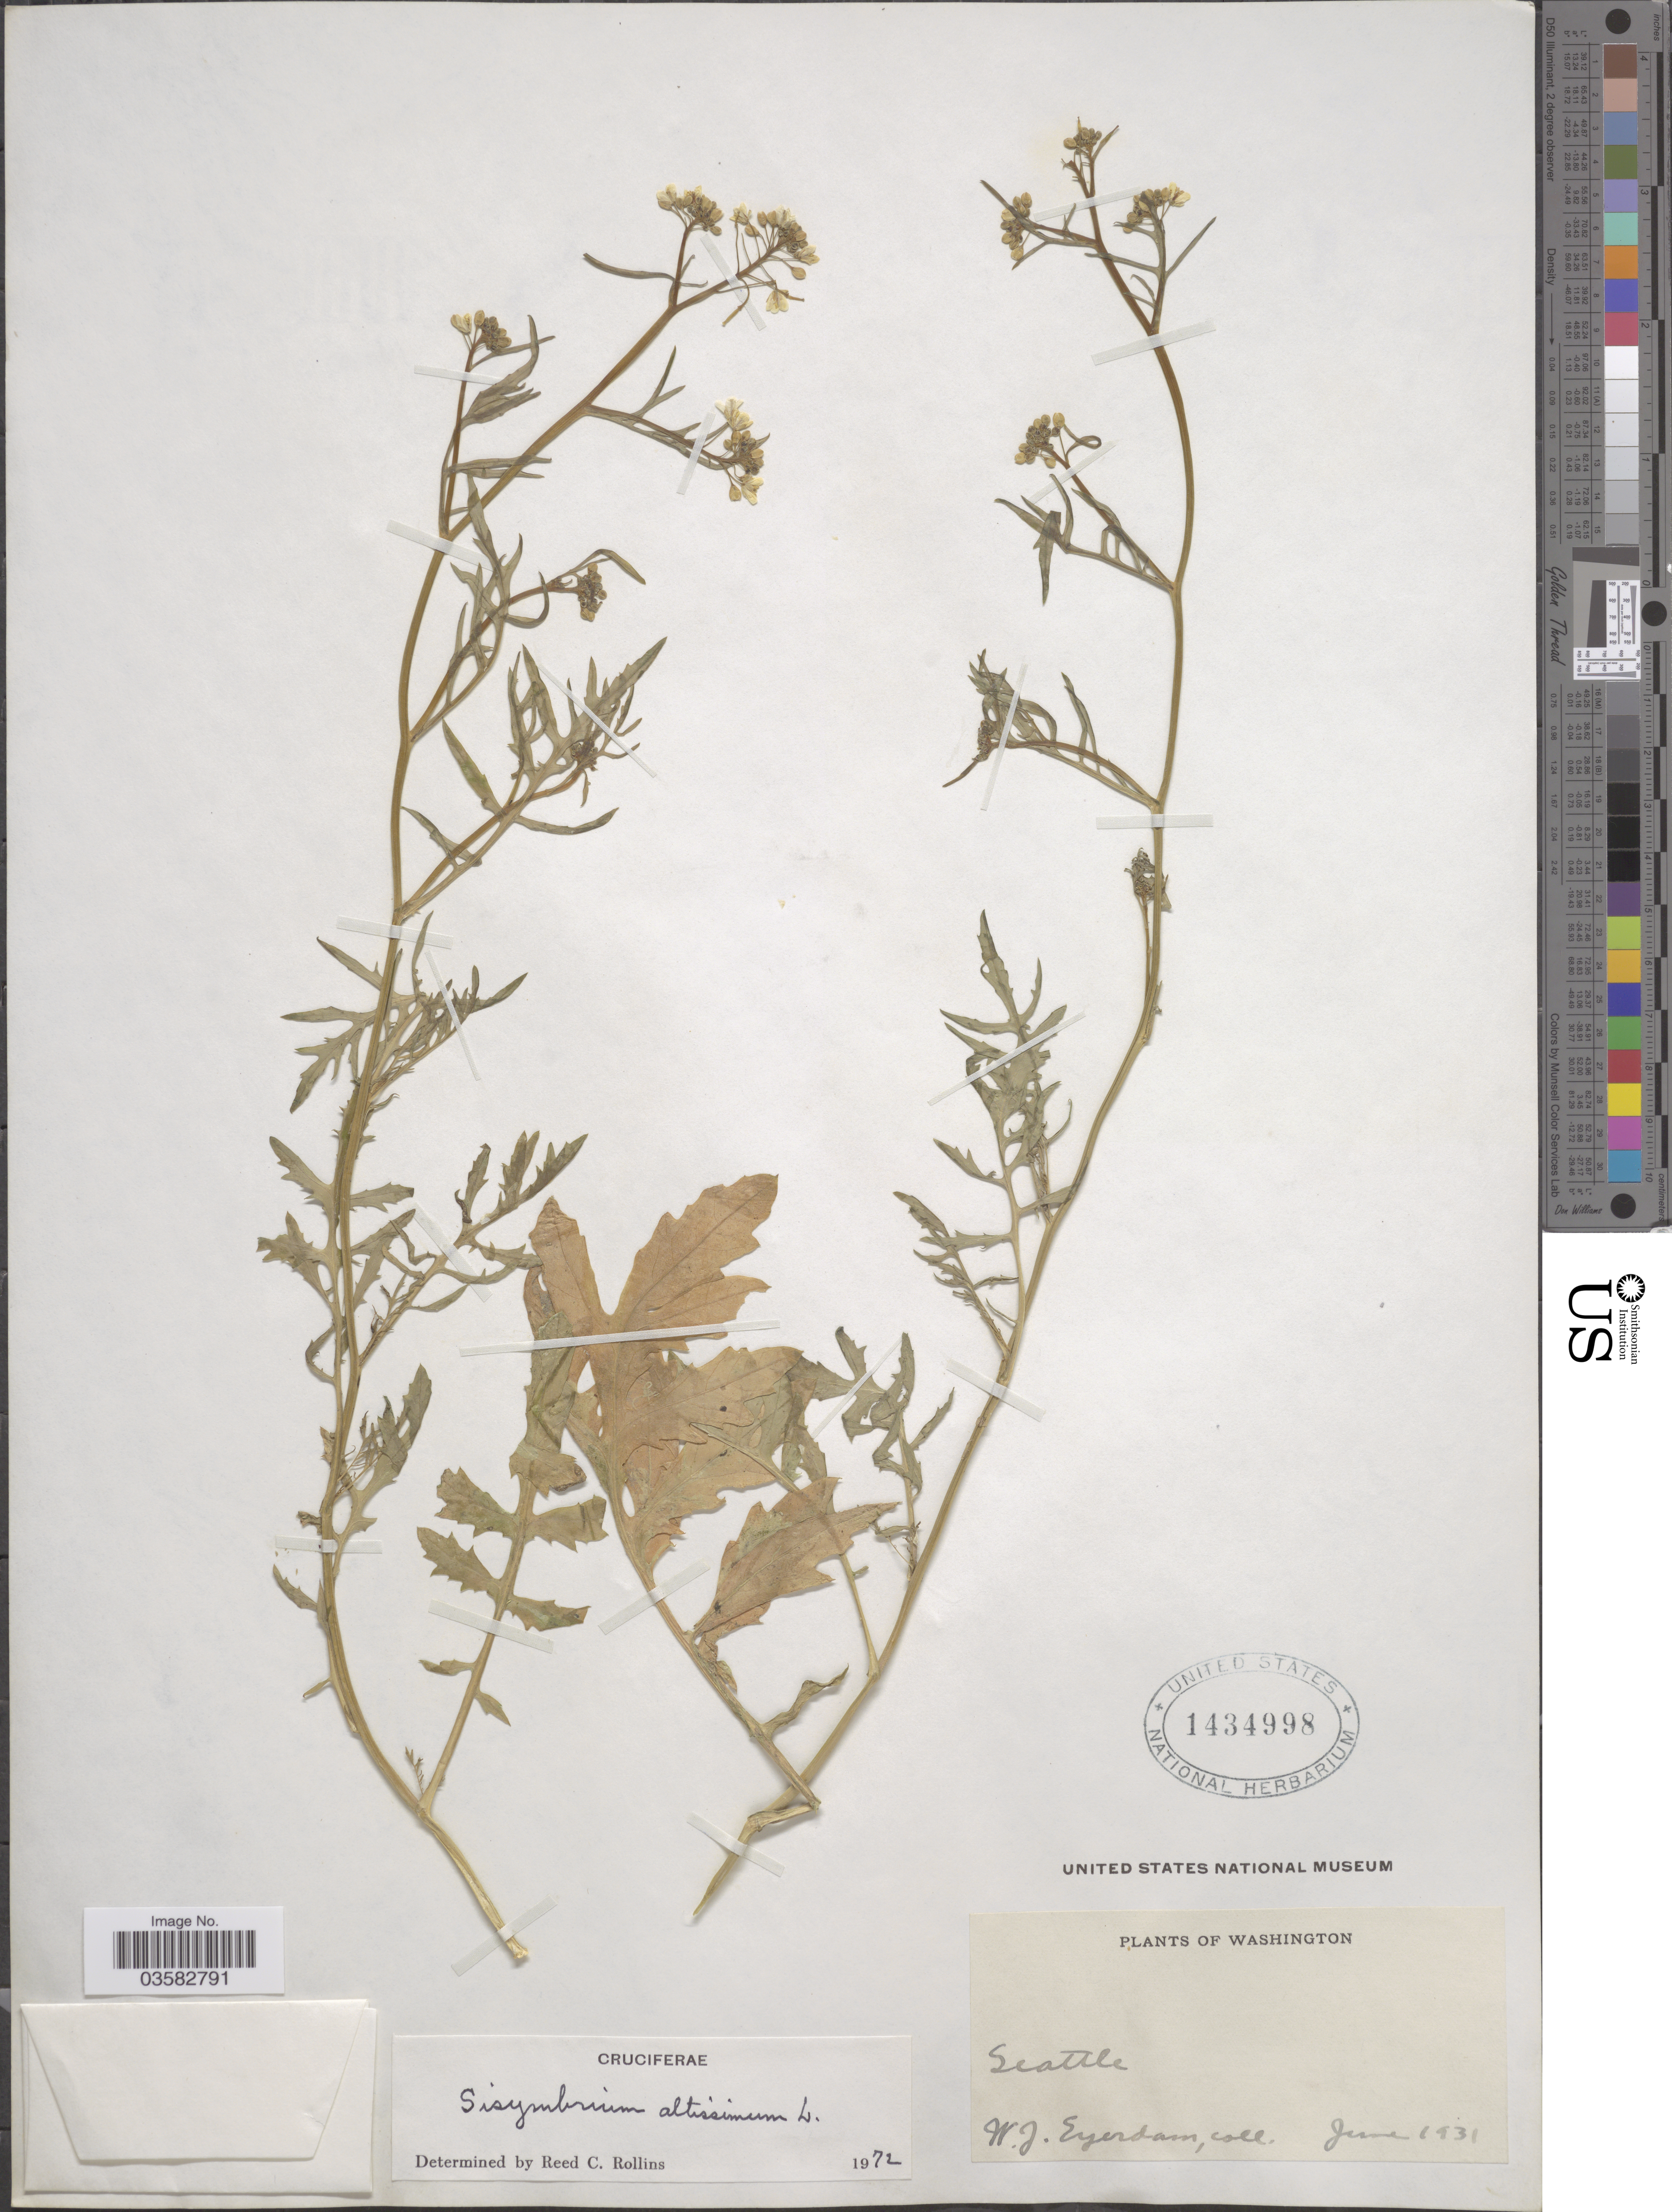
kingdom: Plantae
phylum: Tracheophyta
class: Magnoliopsida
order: Brassicales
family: Brassicaceae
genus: Sisymbrium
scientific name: Sisymbrium altissimum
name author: L.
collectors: W. J. Eyerdam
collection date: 1931-06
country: United States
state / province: Washington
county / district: King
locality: Seattle.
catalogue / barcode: US 1434998